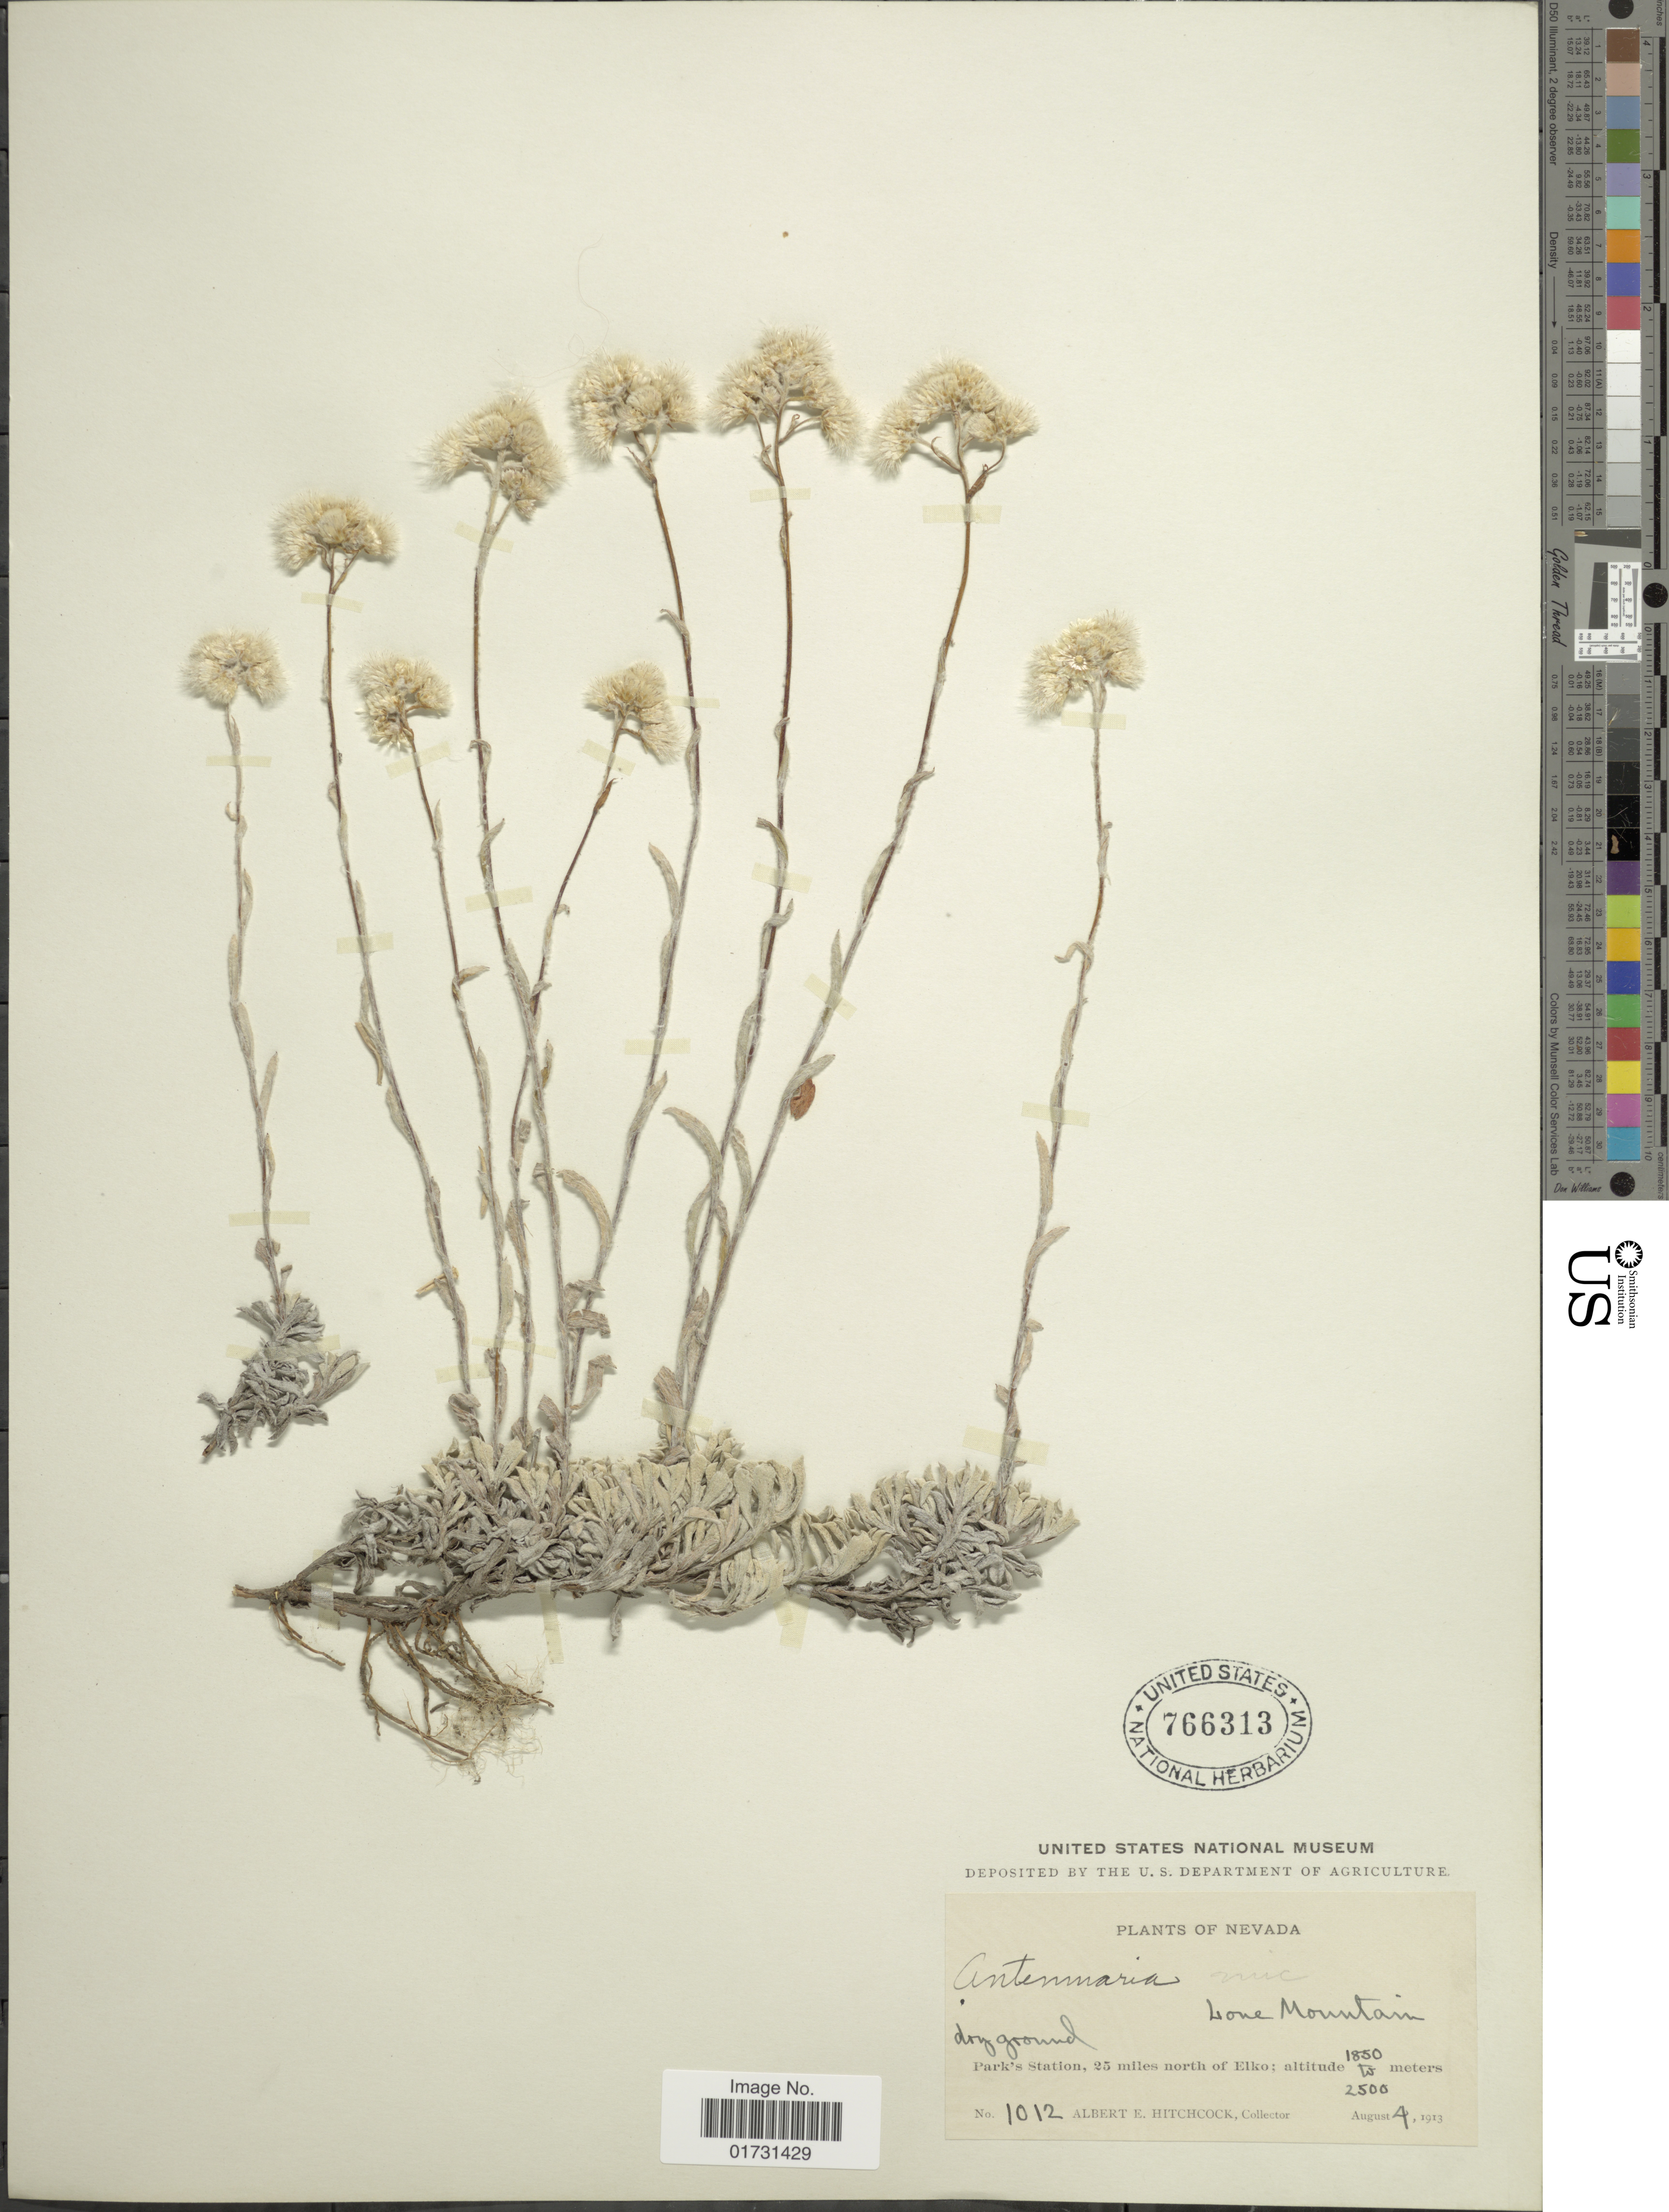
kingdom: Plantae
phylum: Tracheophyta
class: Magnoliopsida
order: Asterales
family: Asteraceae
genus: Antennaria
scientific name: Antennaria microphylla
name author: Rydb.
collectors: A. Hitchcock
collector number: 1012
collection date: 1913-08-04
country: United States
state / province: Nevada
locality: Park's Station, 25 mile north of Elko, Lone Mountain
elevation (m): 1850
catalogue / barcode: US 766313